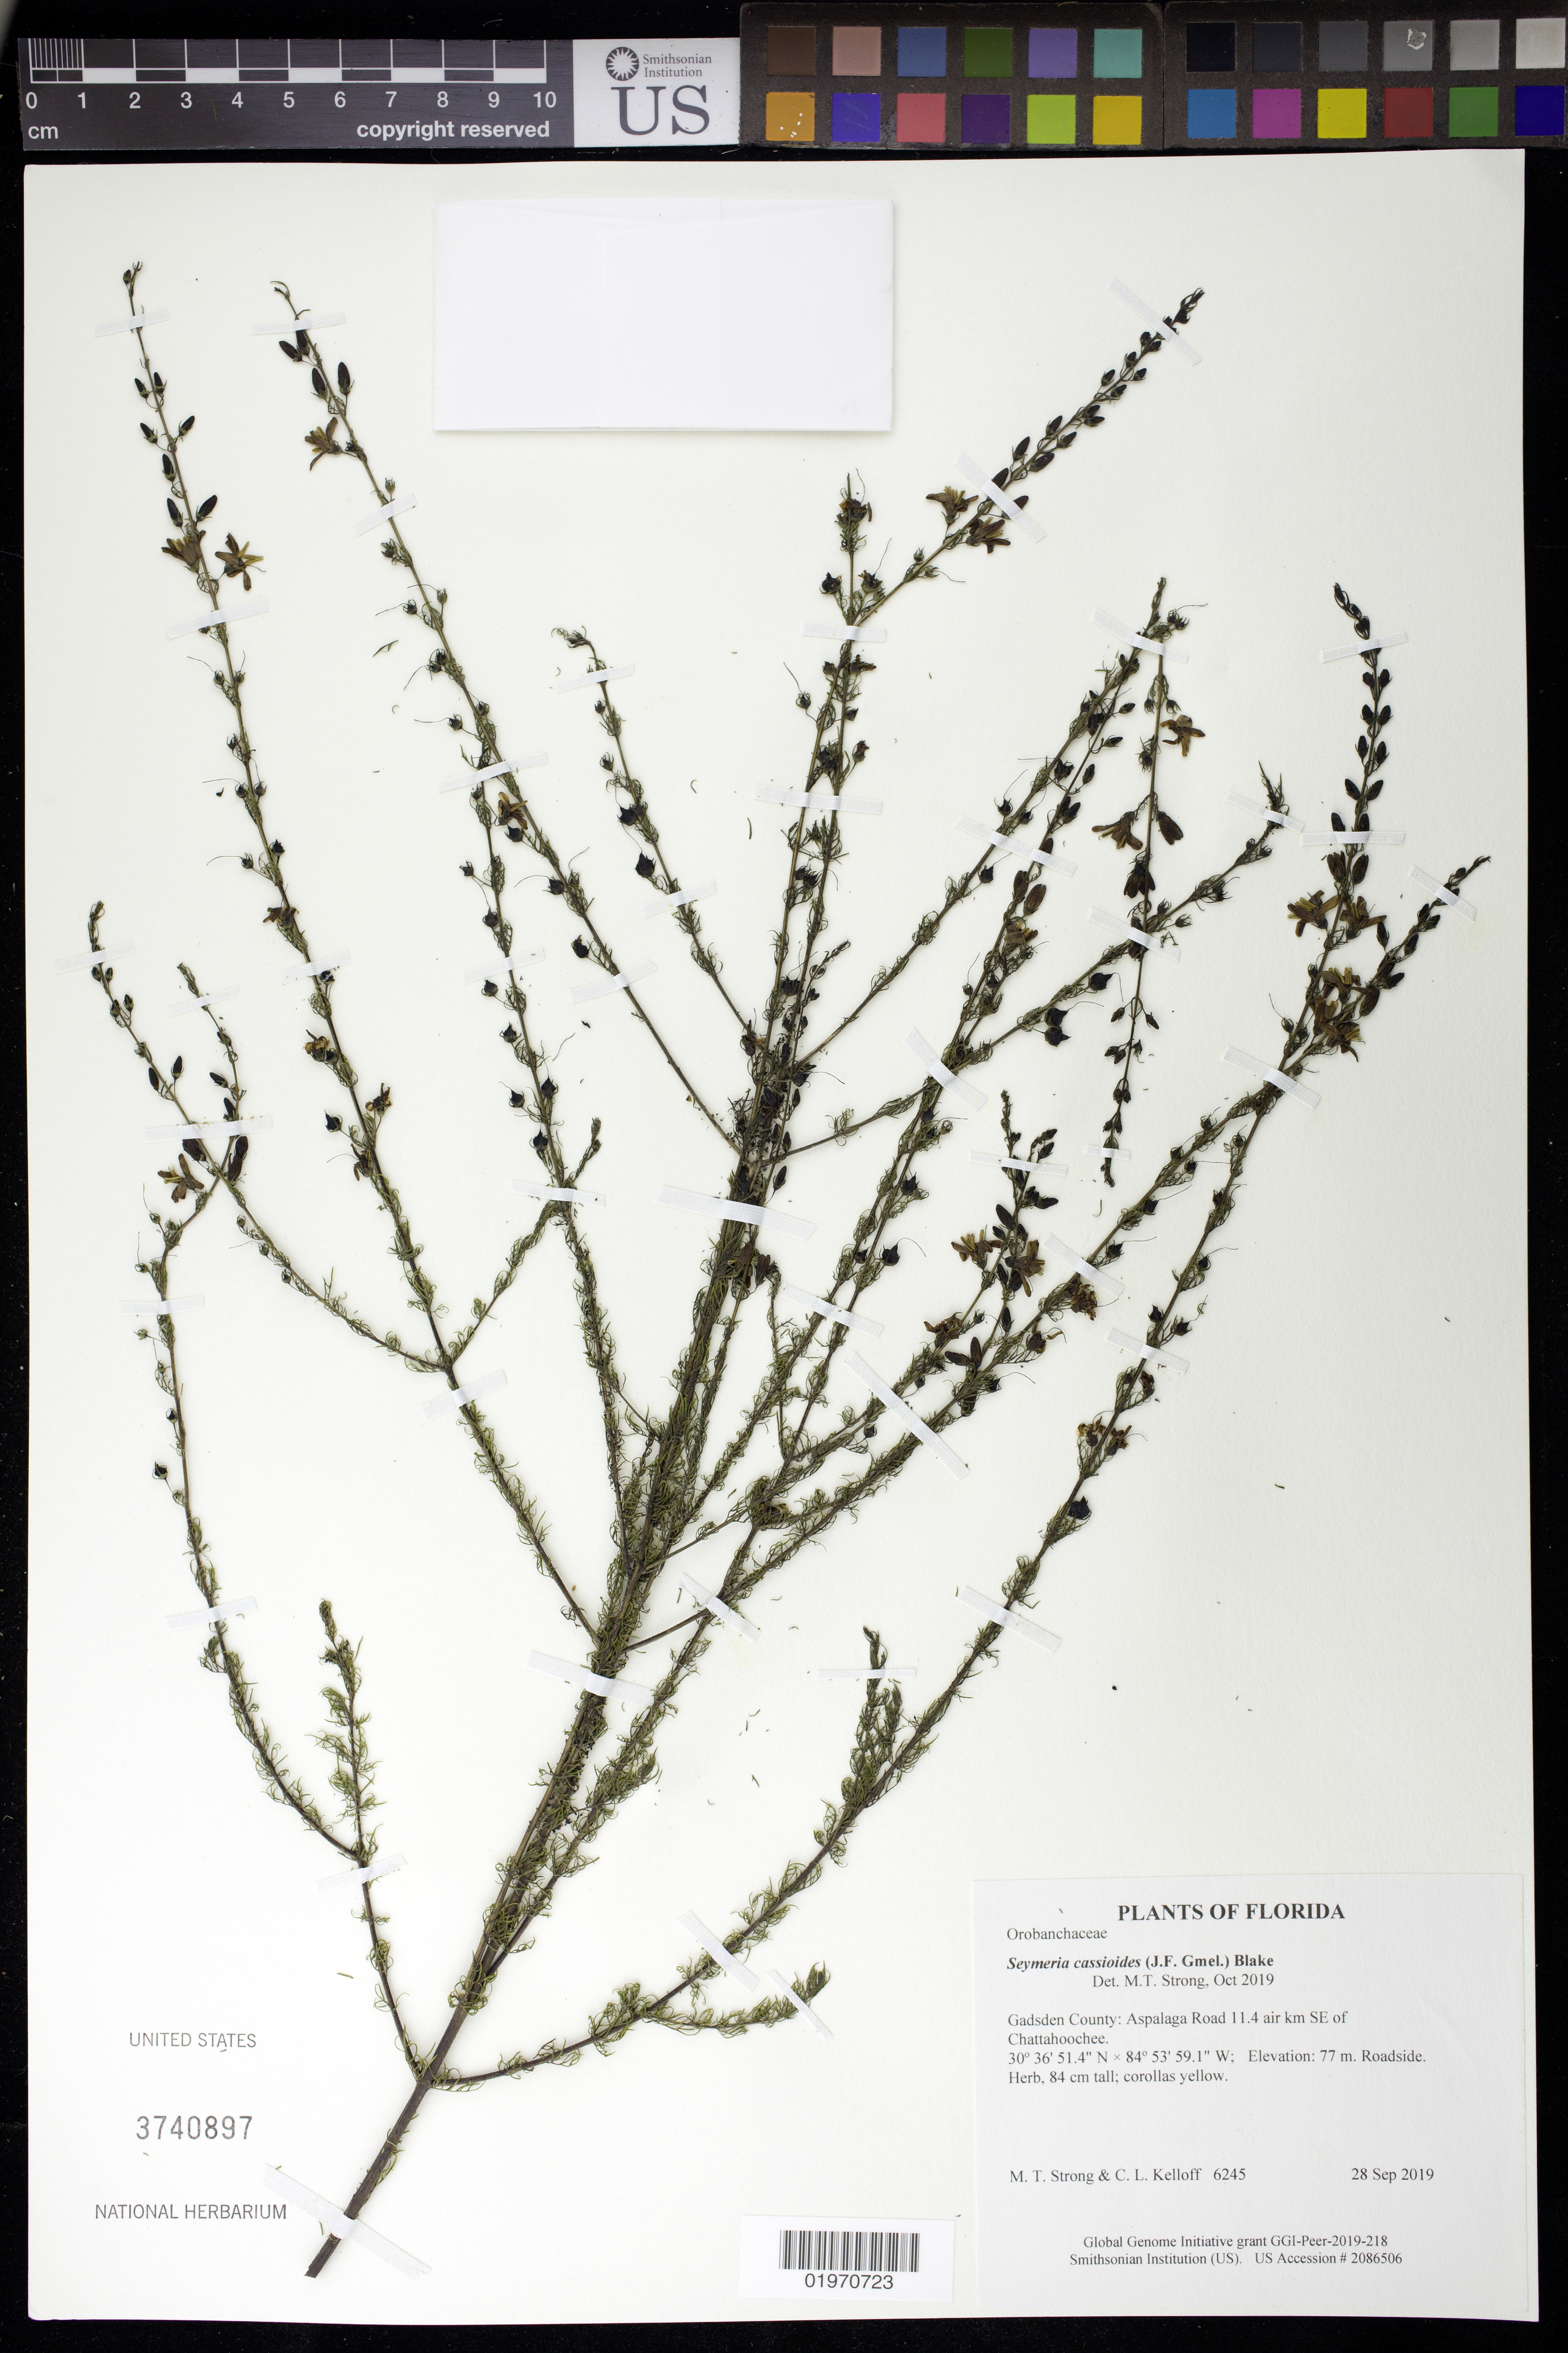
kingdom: Plantae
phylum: Tracheophyta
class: Magnoliopsida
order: Lamiales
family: Orobanchaceae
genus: Seymeria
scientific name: Seymeria cassioides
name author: (J.F. Gmel.) S.F. Blake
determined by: Strong, Mark T., (BOT), Smithsonian Institution - National Museum of Natural History (UNITED STATES)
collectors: M. T. Strong & C. L. Kelloff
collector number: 6245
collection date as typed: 28 Sep 2019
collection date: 2019-09-28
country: United States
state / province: Florida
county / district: Gadsden County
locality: Aspalaga Road 11.4 air km SE of Chattahoochee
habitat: Roadside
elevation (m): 77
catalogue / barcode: US 3740897